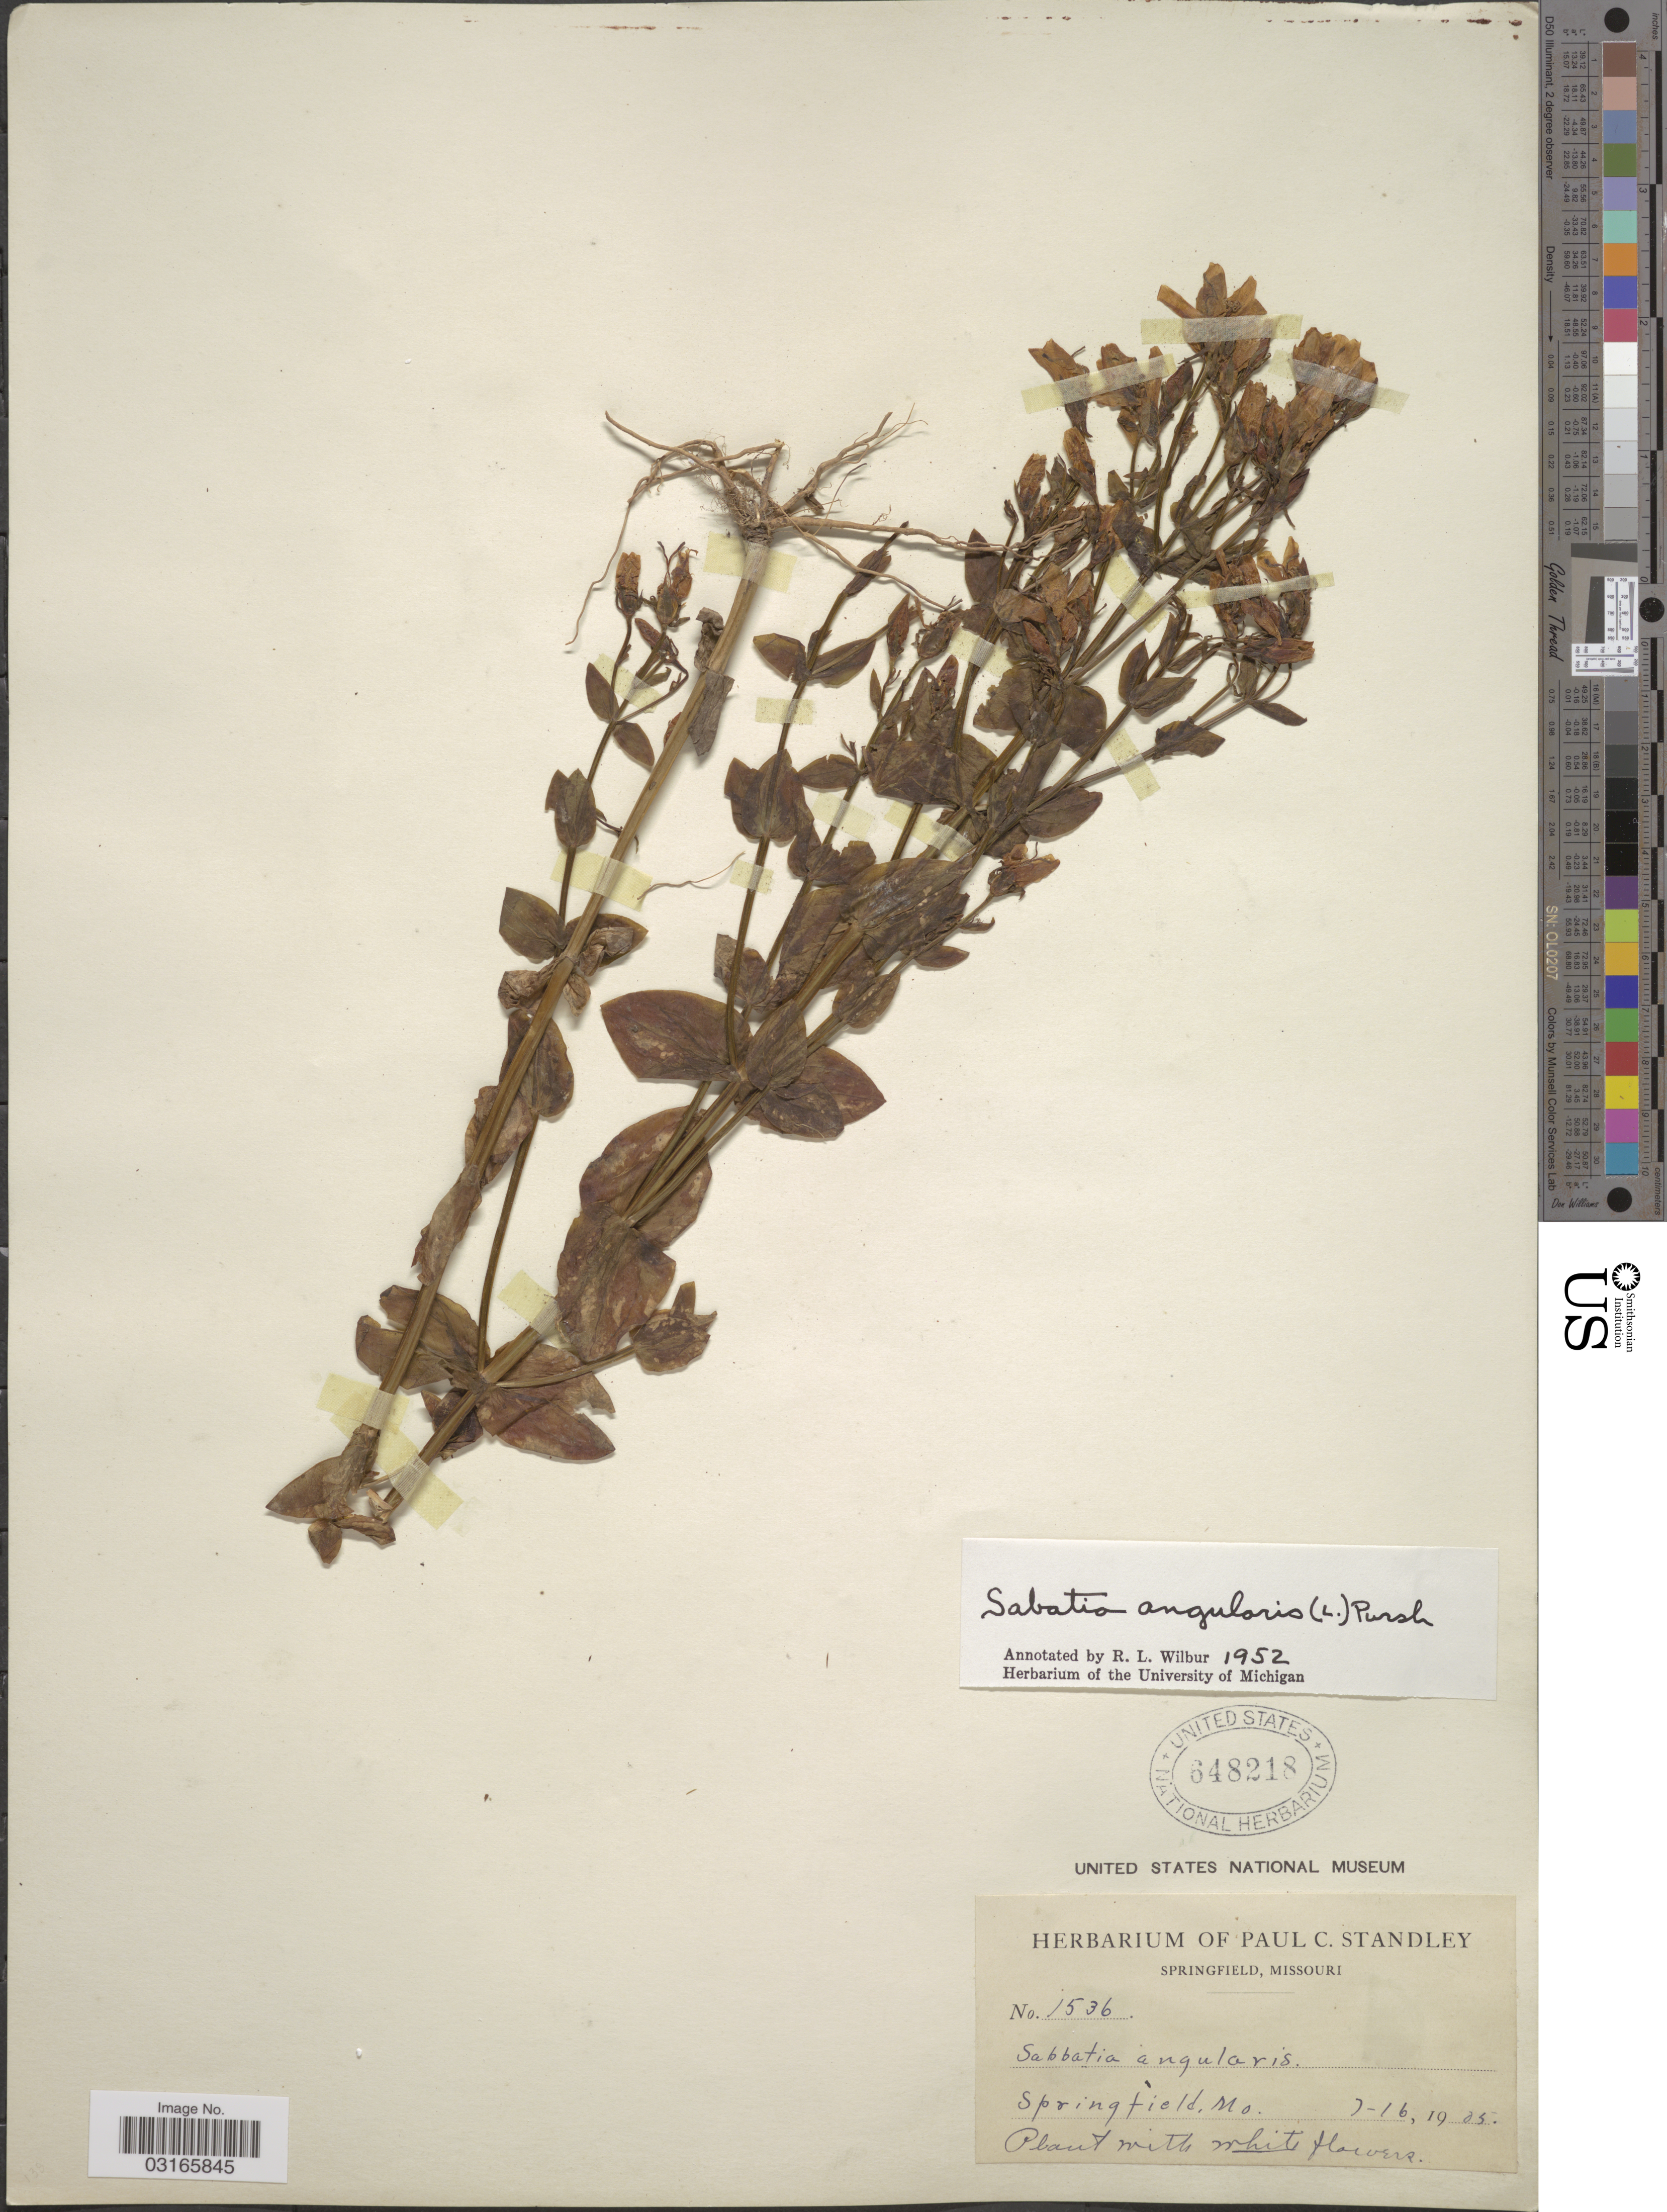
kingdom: Plantae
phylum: Tracheophyta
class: Magnoliopsida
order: Gentianales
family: Gentianaceae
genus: Sabatia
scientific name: Sabatia angularis (L.) Pursh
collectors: ex herb. Paul C. Standley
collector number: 1536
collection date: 1905-07-16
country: United States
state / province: Missouri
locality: Springfield.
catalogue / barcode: US 648218